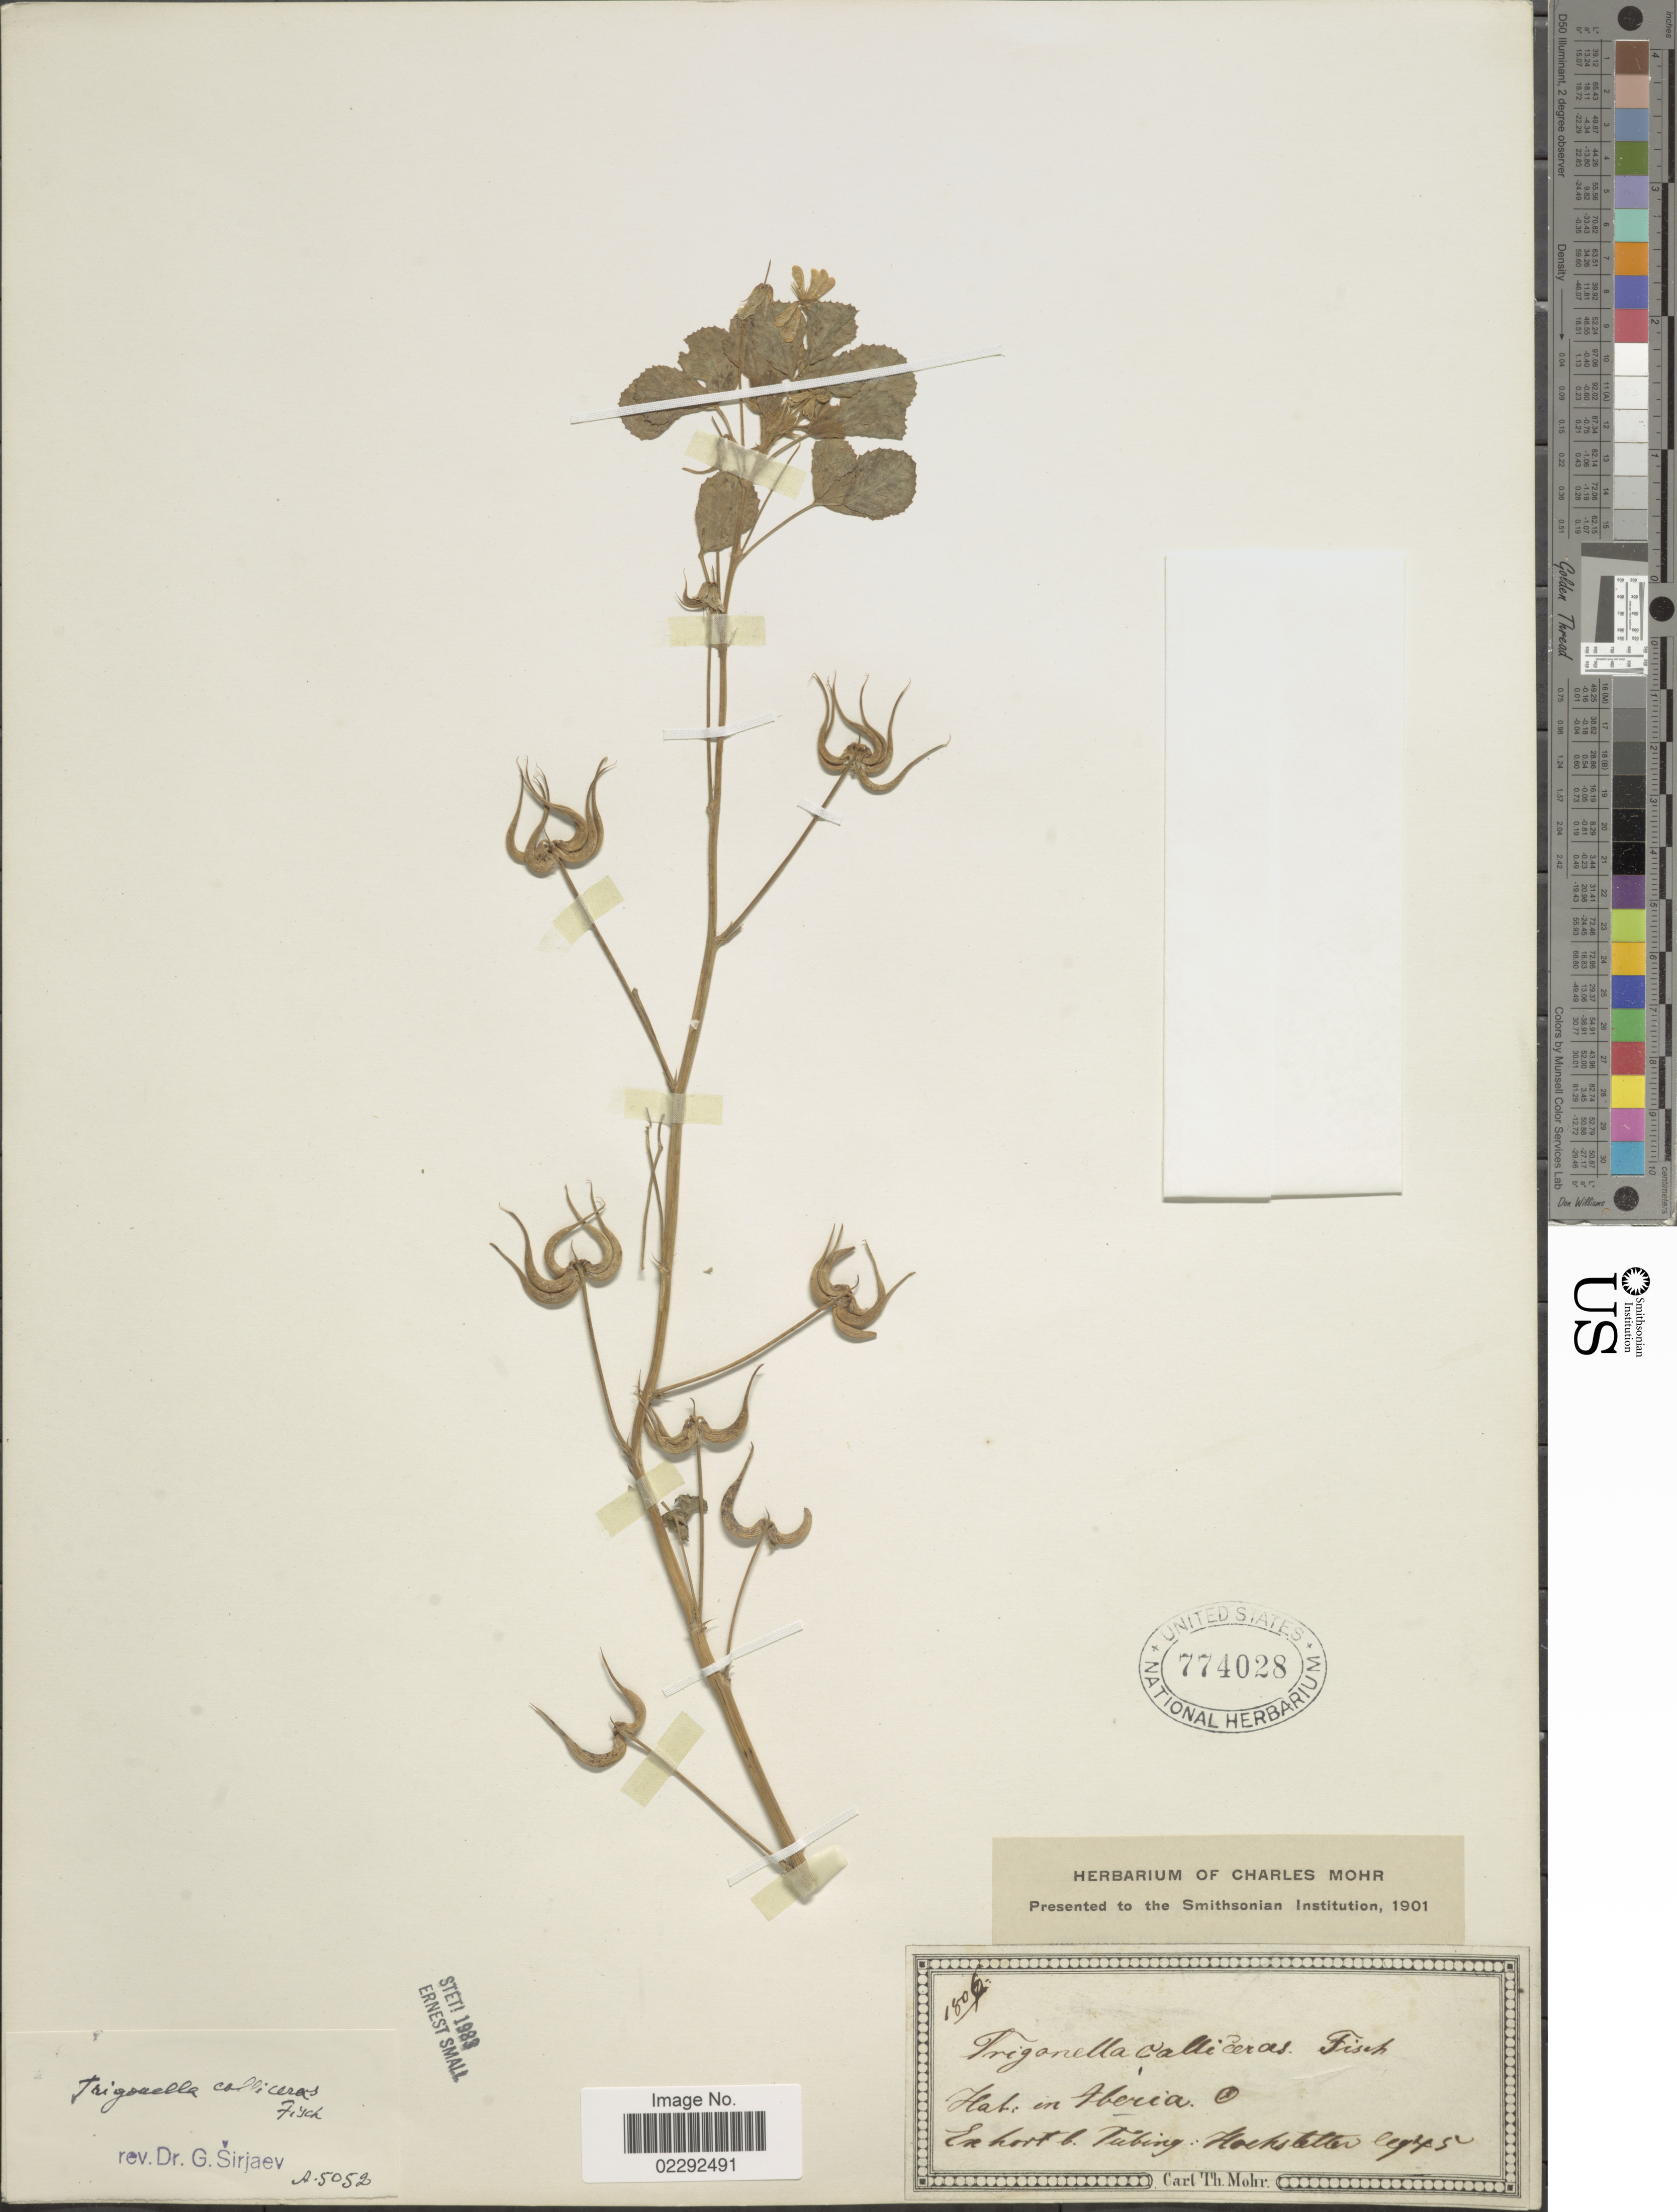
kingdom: Plantae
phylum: Tracheophyta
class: Magnoliopsida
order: Fabales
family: Fabaceae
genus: Trigonella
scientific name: Trigonella calliceras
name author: Fisch.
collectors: -. Hochstetter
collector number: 1806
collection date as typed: Transcribed d/m/y: //45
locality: Aberia. O.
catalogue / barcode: US 774028